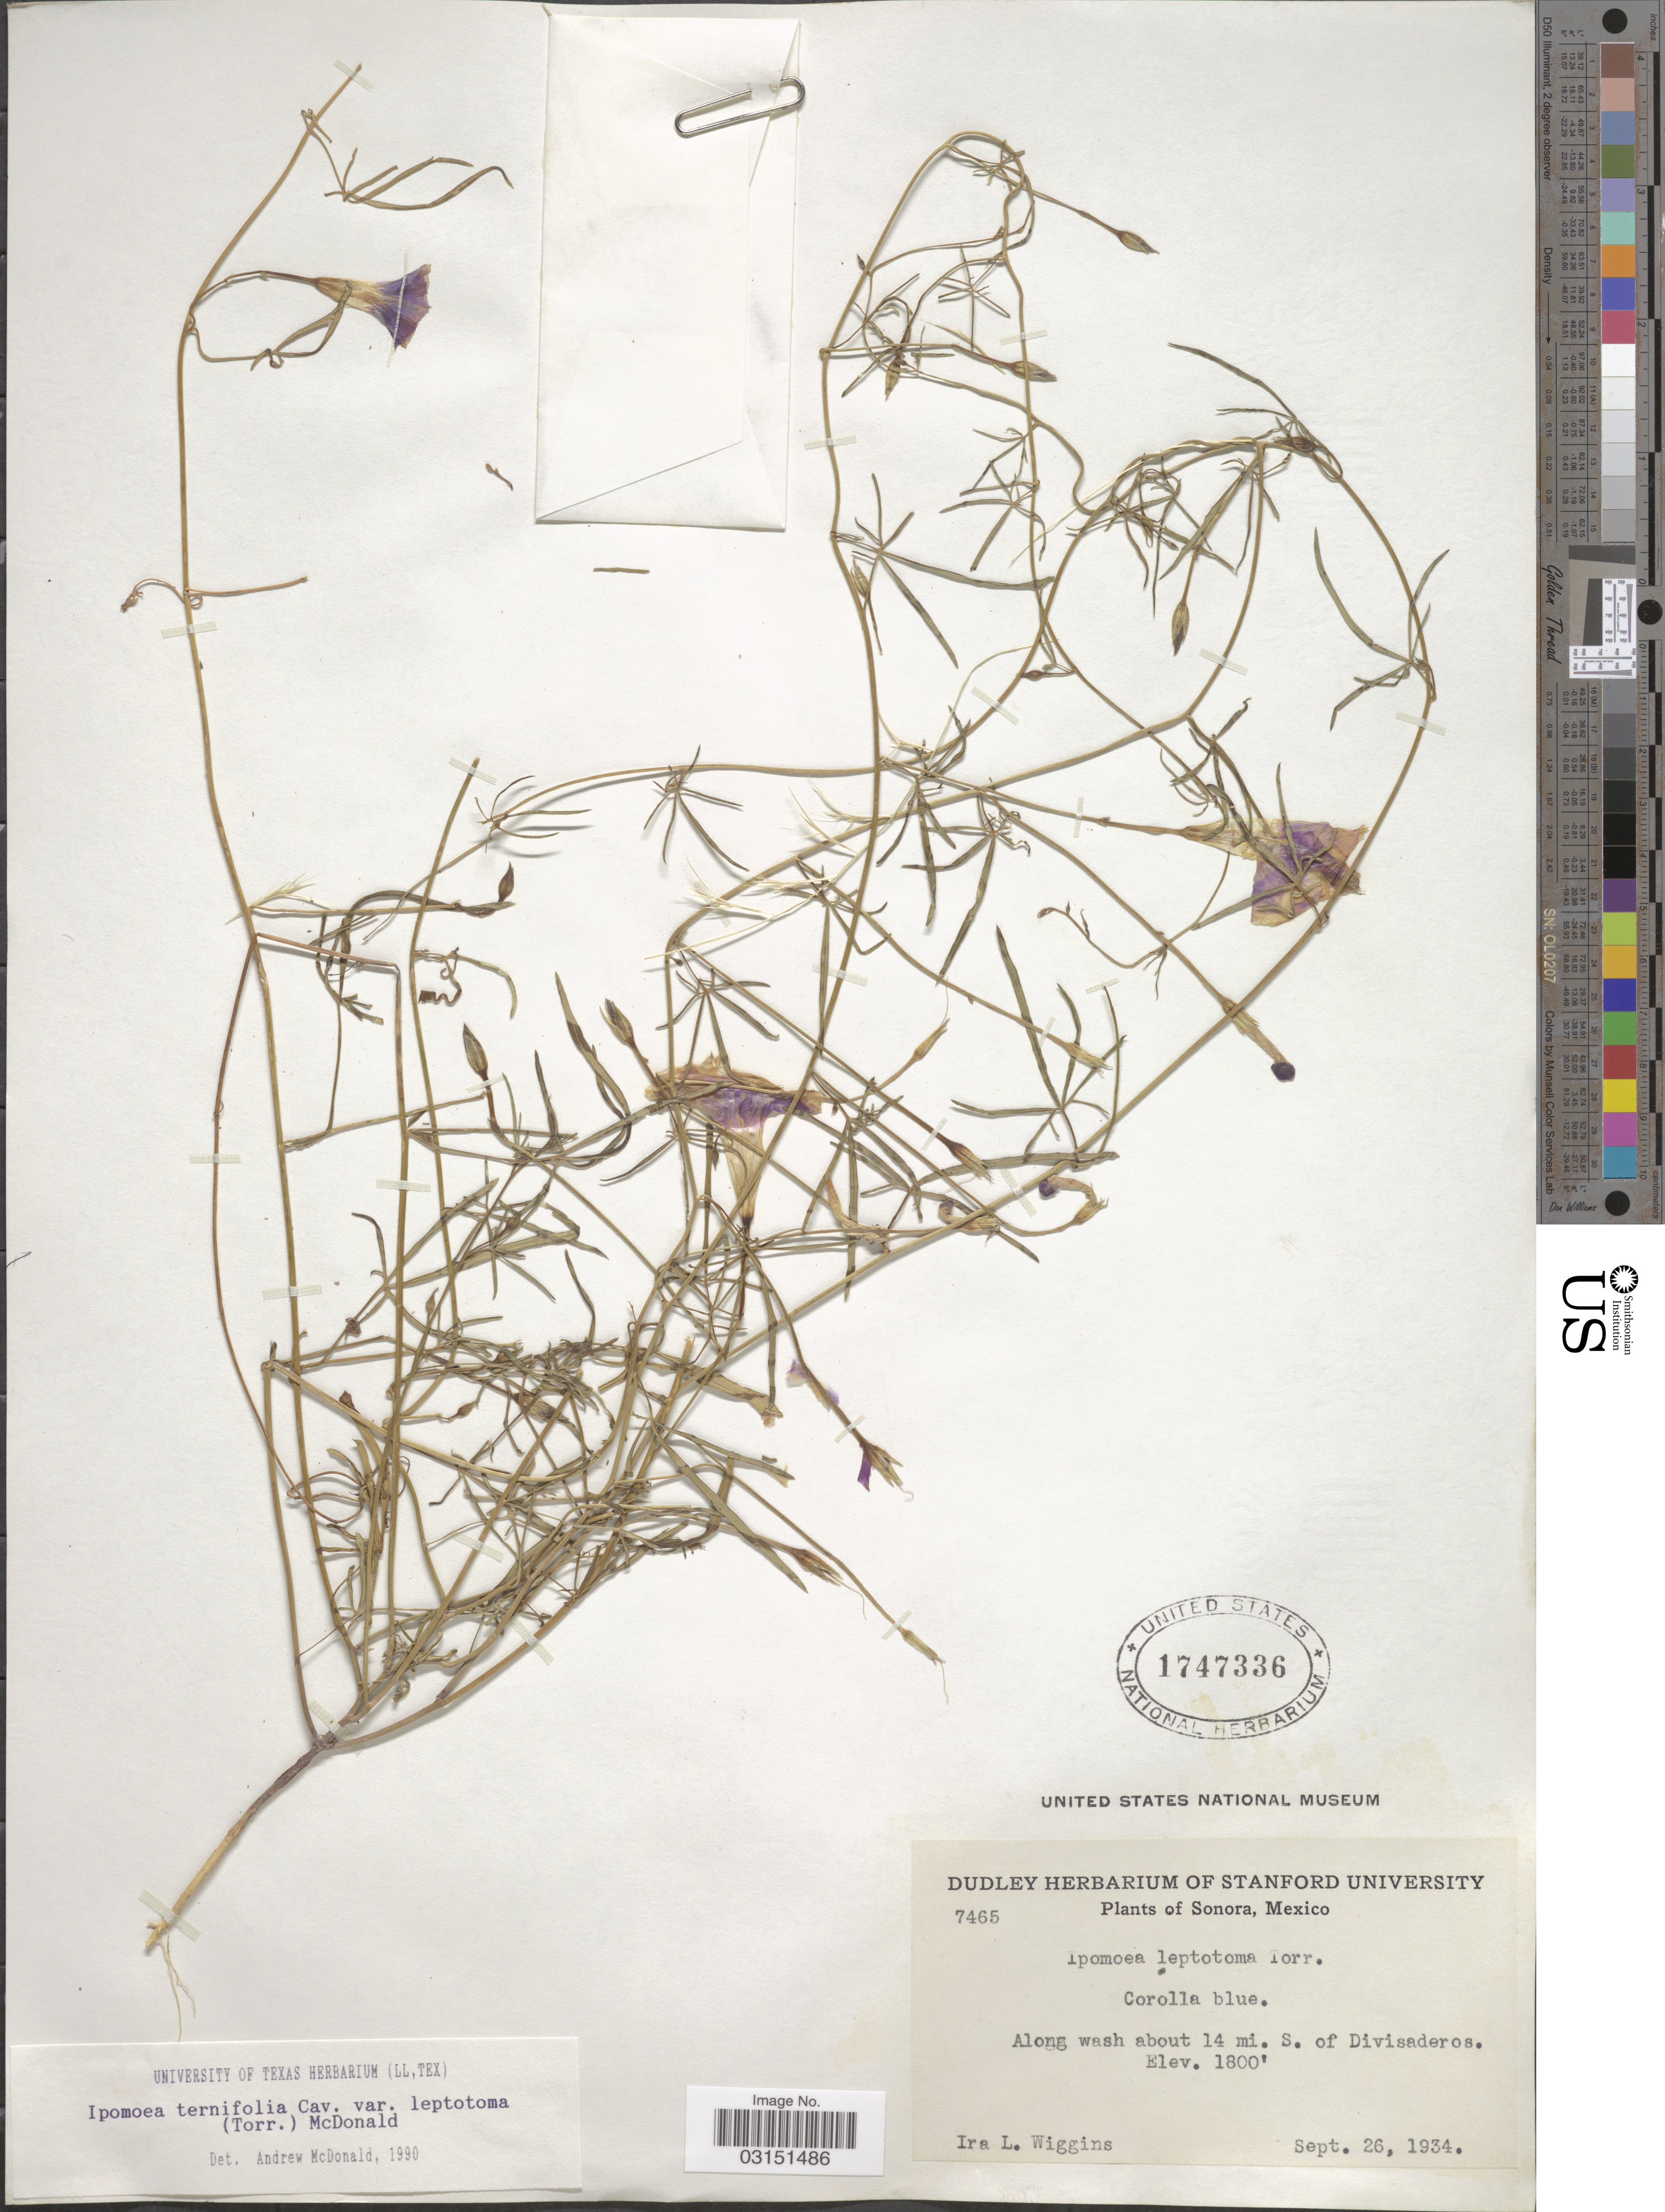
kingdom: Plantae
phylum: Tracheophyta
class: Magnoliopsida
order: Solanales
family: Convolvulaceae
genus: Ipomoea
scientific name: Ipomoea ternifolia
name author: Cav.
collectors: I. L. Wiggins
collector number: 7465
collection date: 1934-09-26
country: Mexico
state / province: Sonora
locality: Along wash about 14 mi. S. of Divisaderos.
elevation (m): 549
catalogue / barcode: US 1747336